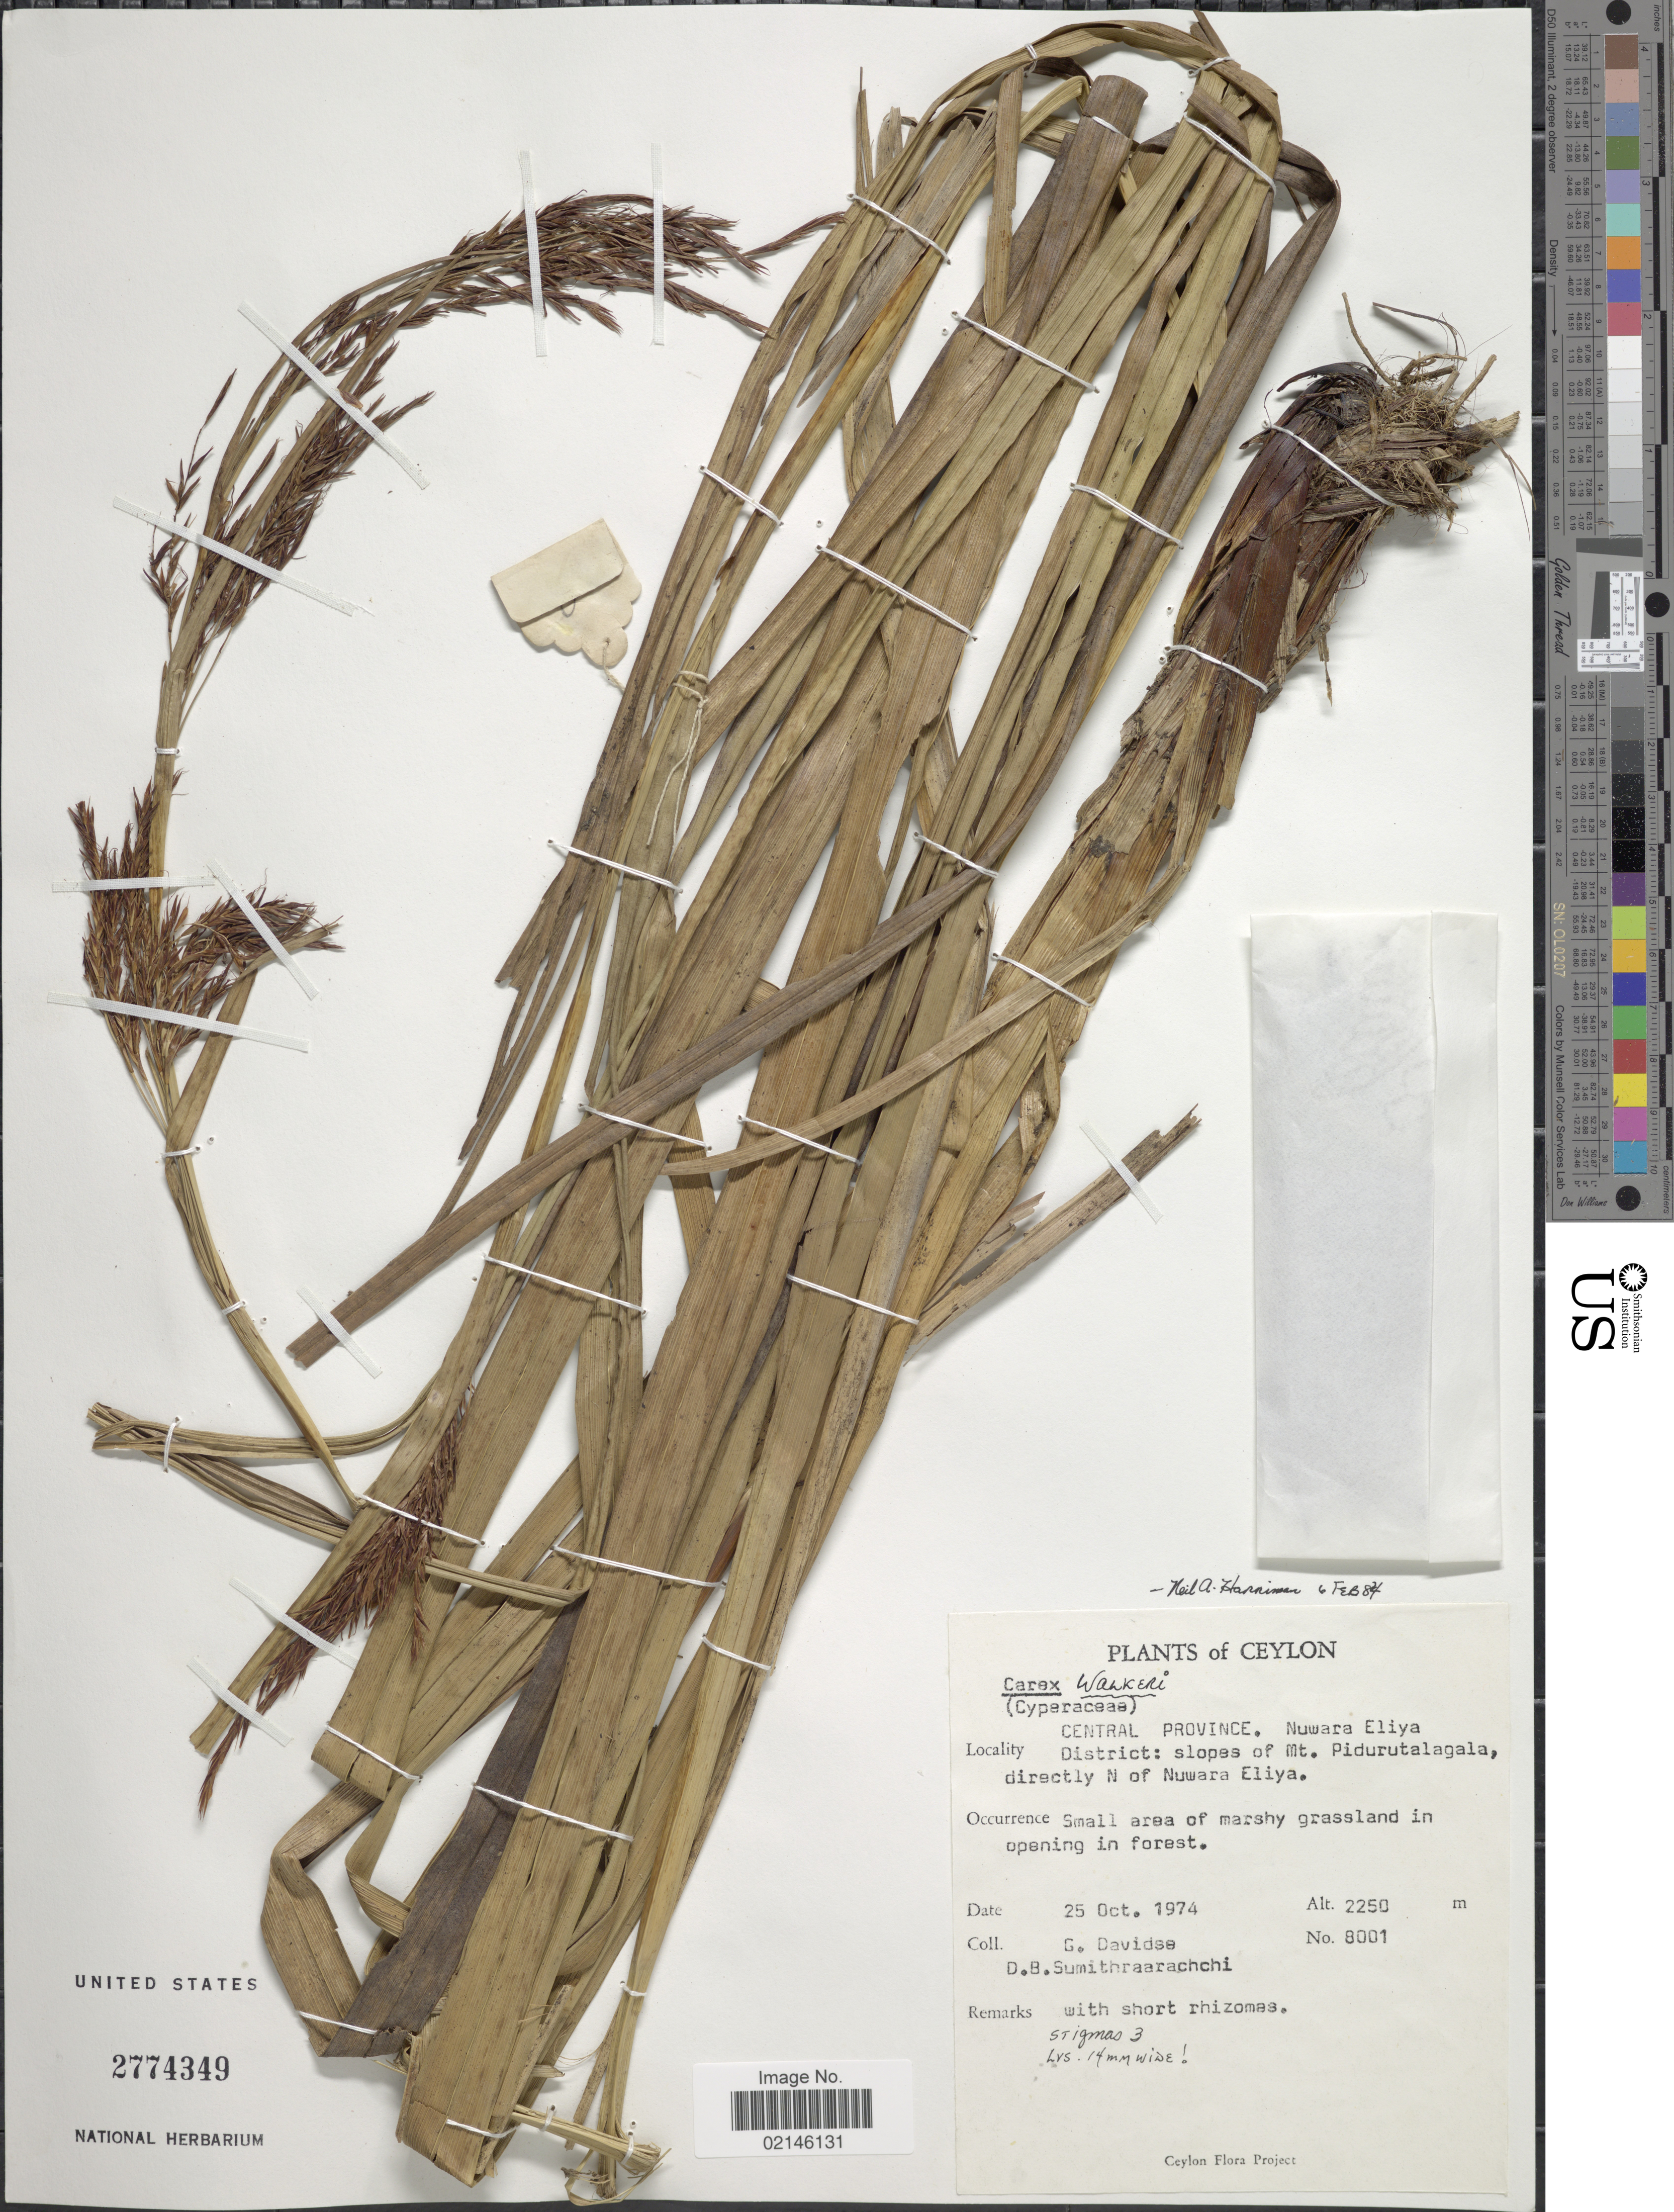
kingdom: Plantae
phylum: Tracheophyta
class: Liliopsida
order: Poales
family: Cyperaceae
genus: Carex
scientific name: Carex walkeri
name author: Arn. ex Boott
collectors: G. Davidse & D. B. Sumithraarachchi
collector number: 8001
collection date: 1974-10-25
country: Sri Lanka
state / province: Central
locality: Ceylon. Nuwara Elita District: slopes of Mt. Pidurutalagala, directly N of Nuwara Eliya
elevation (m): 2250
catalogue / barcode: US 2774349